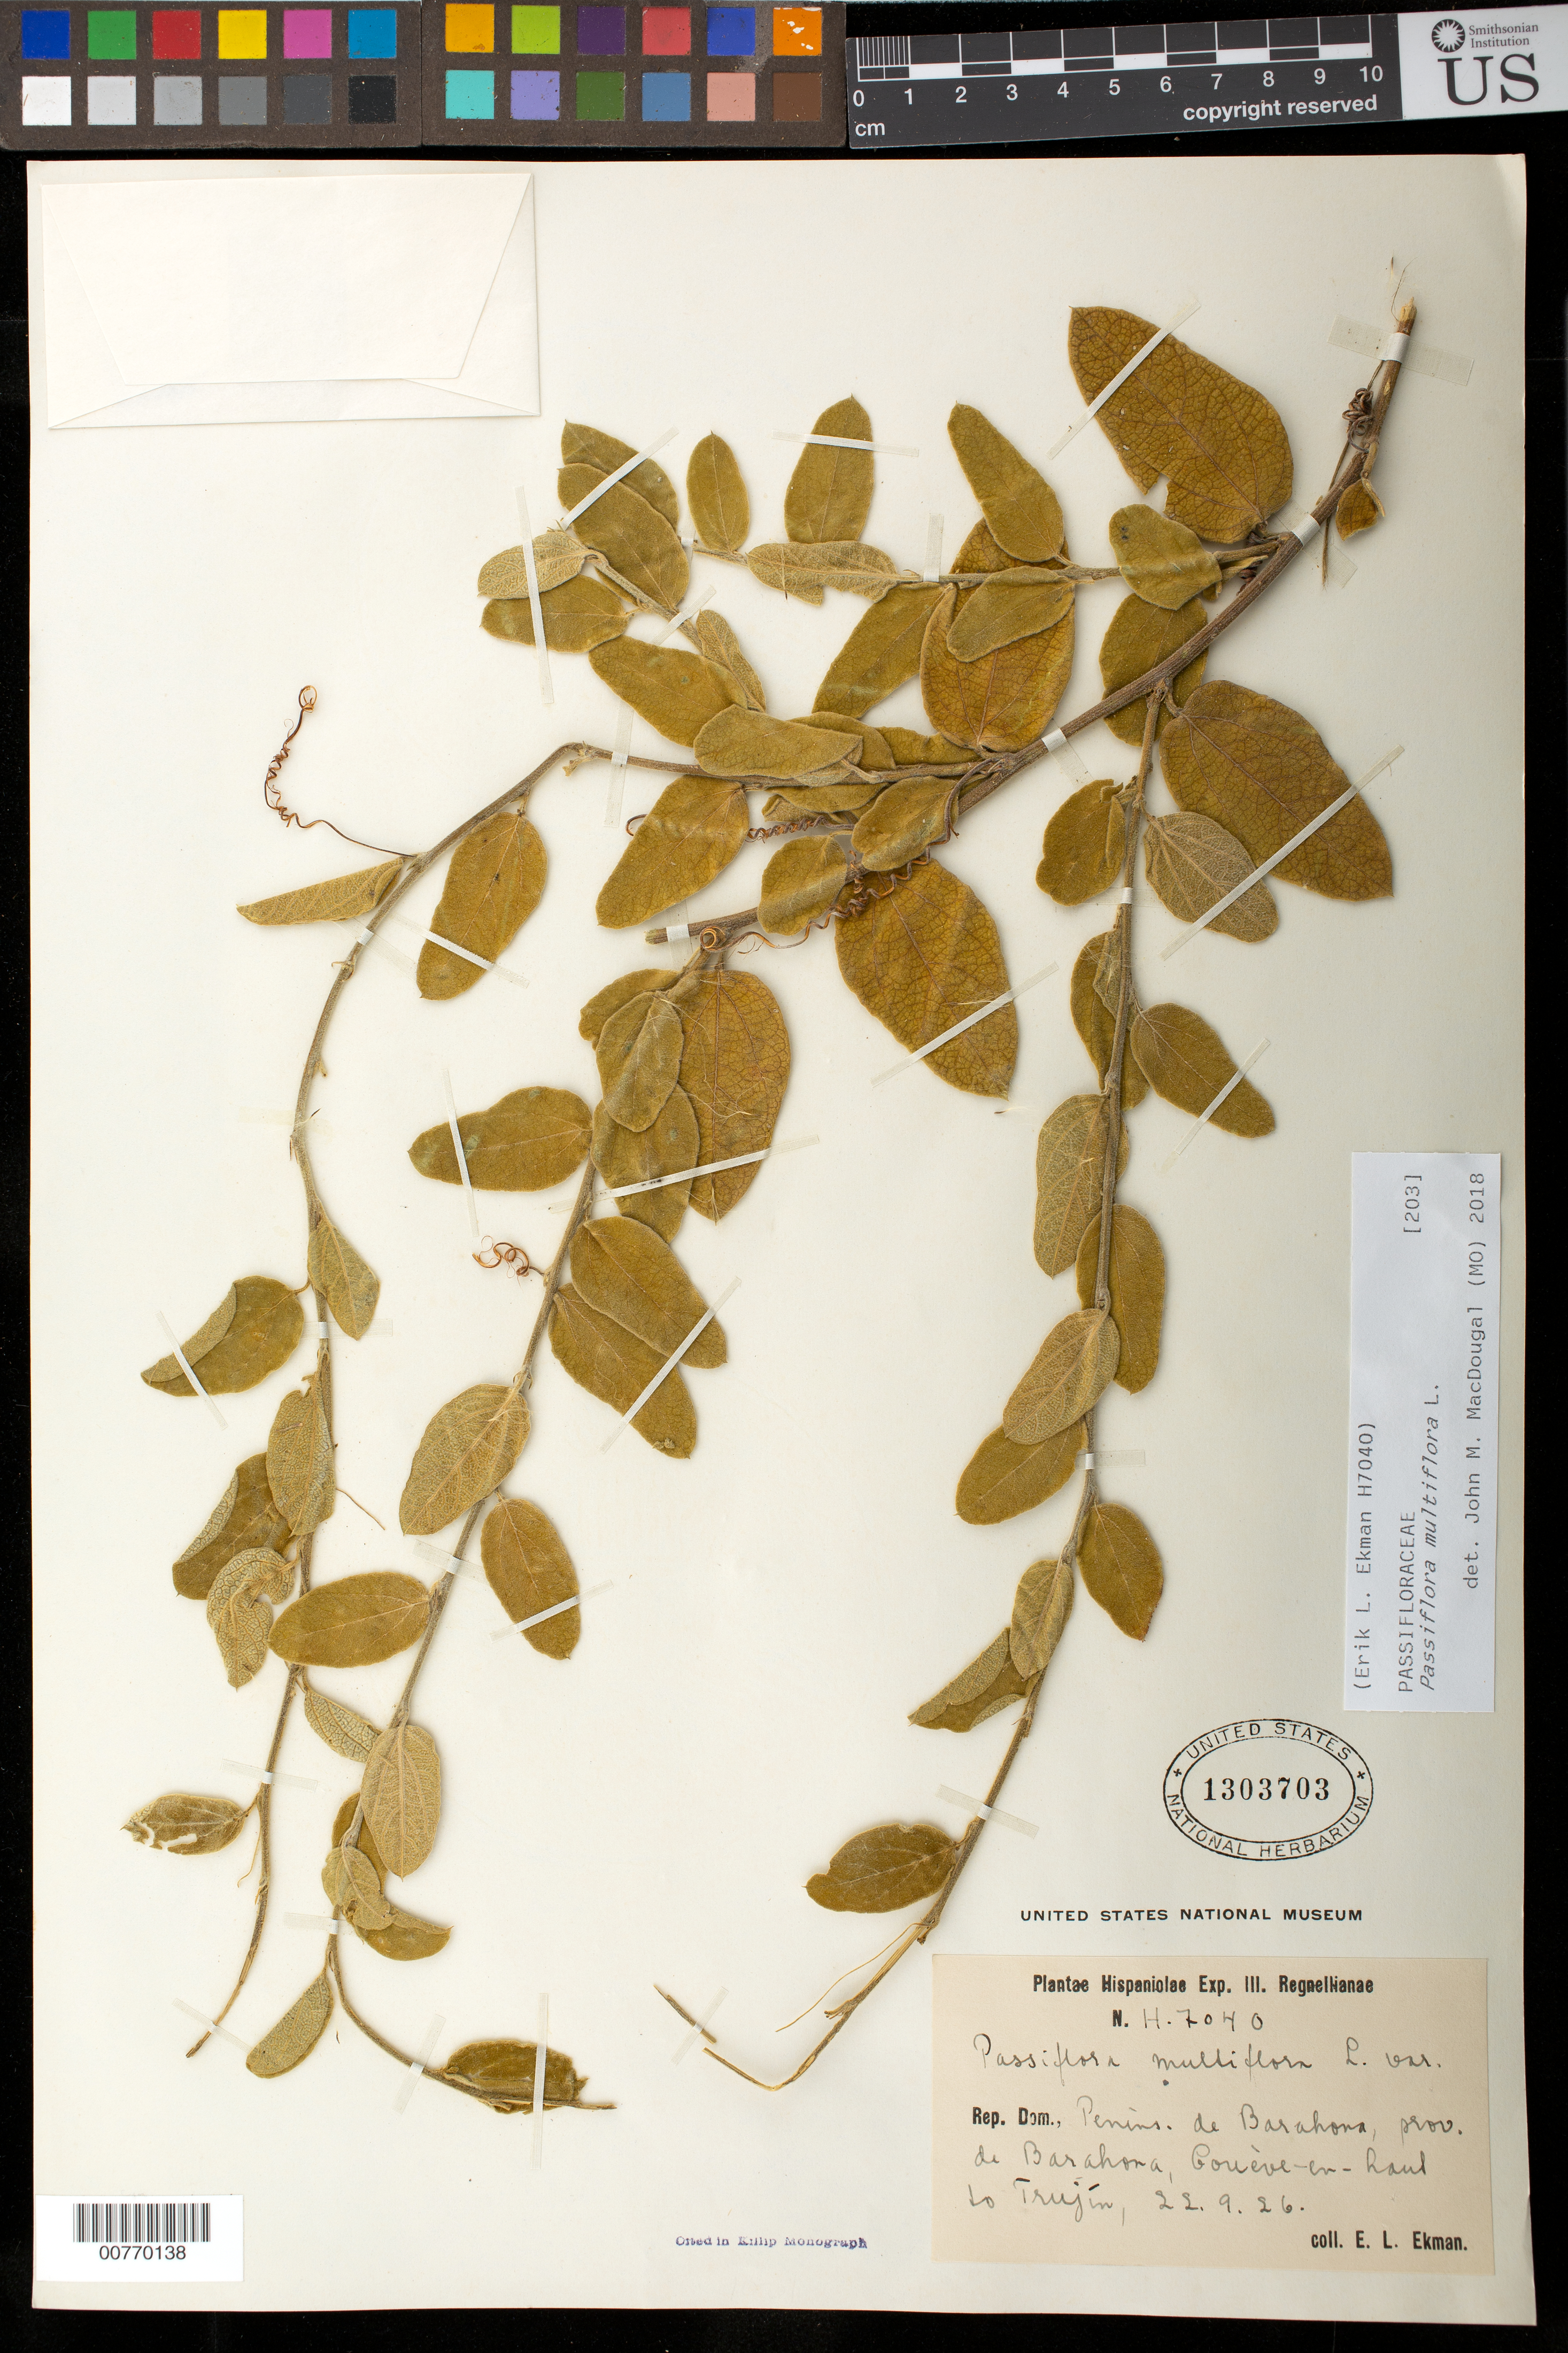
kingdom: Plantae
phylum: Tracheophyta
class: Magnoliopsida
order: Malpighiales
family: Passifloraceae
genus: Passiflora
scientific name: Passiflora multiflora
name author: L.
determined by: Killip, Ellsworth P.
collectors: E. L. Ekman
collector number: H 7040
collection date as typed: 22 Sep 1926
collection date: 1926-09-22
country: Dominican Republic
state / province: Barahona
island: Hispaniola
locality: Barahona Peninsula, Couève-ln-haul do Trujín.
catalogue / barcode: US 1303703